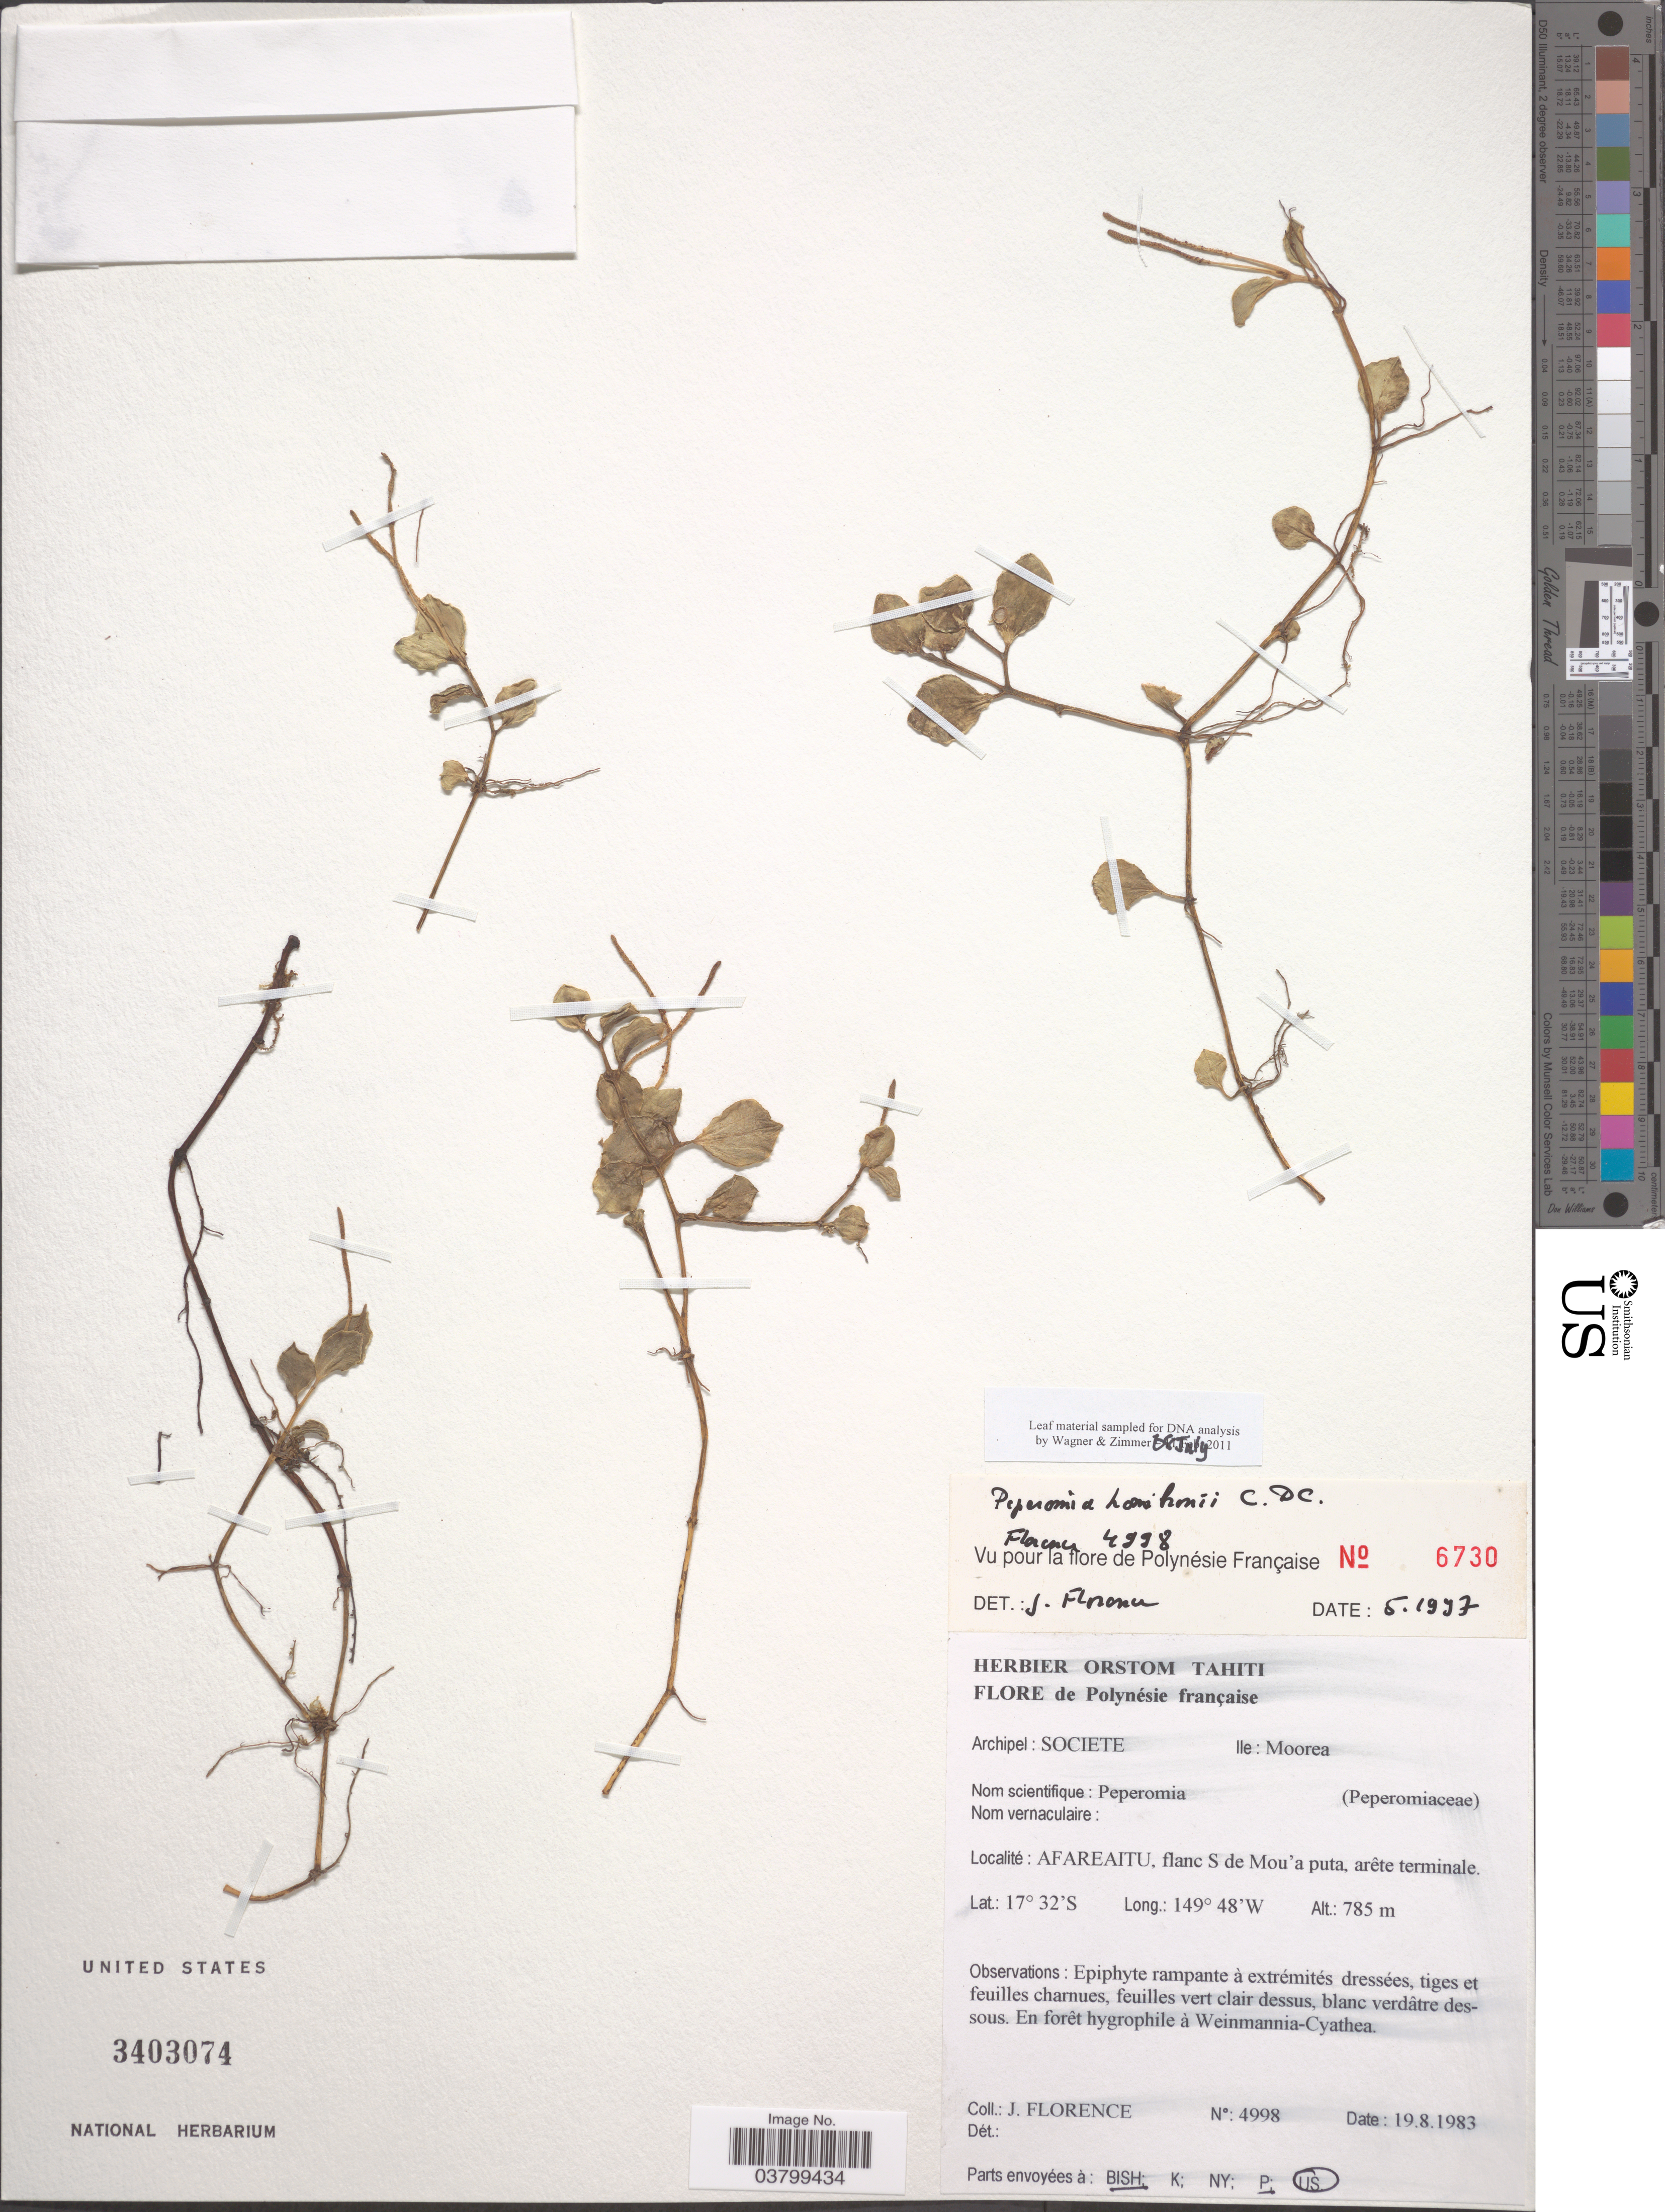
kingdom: Plantae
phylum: Tracheophyta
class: Magnoliopsida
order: Piperales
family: Piperaceae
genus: Peperomia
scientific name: Peperomia hombronii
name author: C. DC.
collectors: J. Florence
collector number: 4998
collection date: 1983-08-19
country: French Polynesia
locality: Archipel: Societe. Ile: Moorea. Afareaitu, flanc S de Mou'a puta, arête terminale.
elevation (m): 785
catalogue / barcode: US 3403074